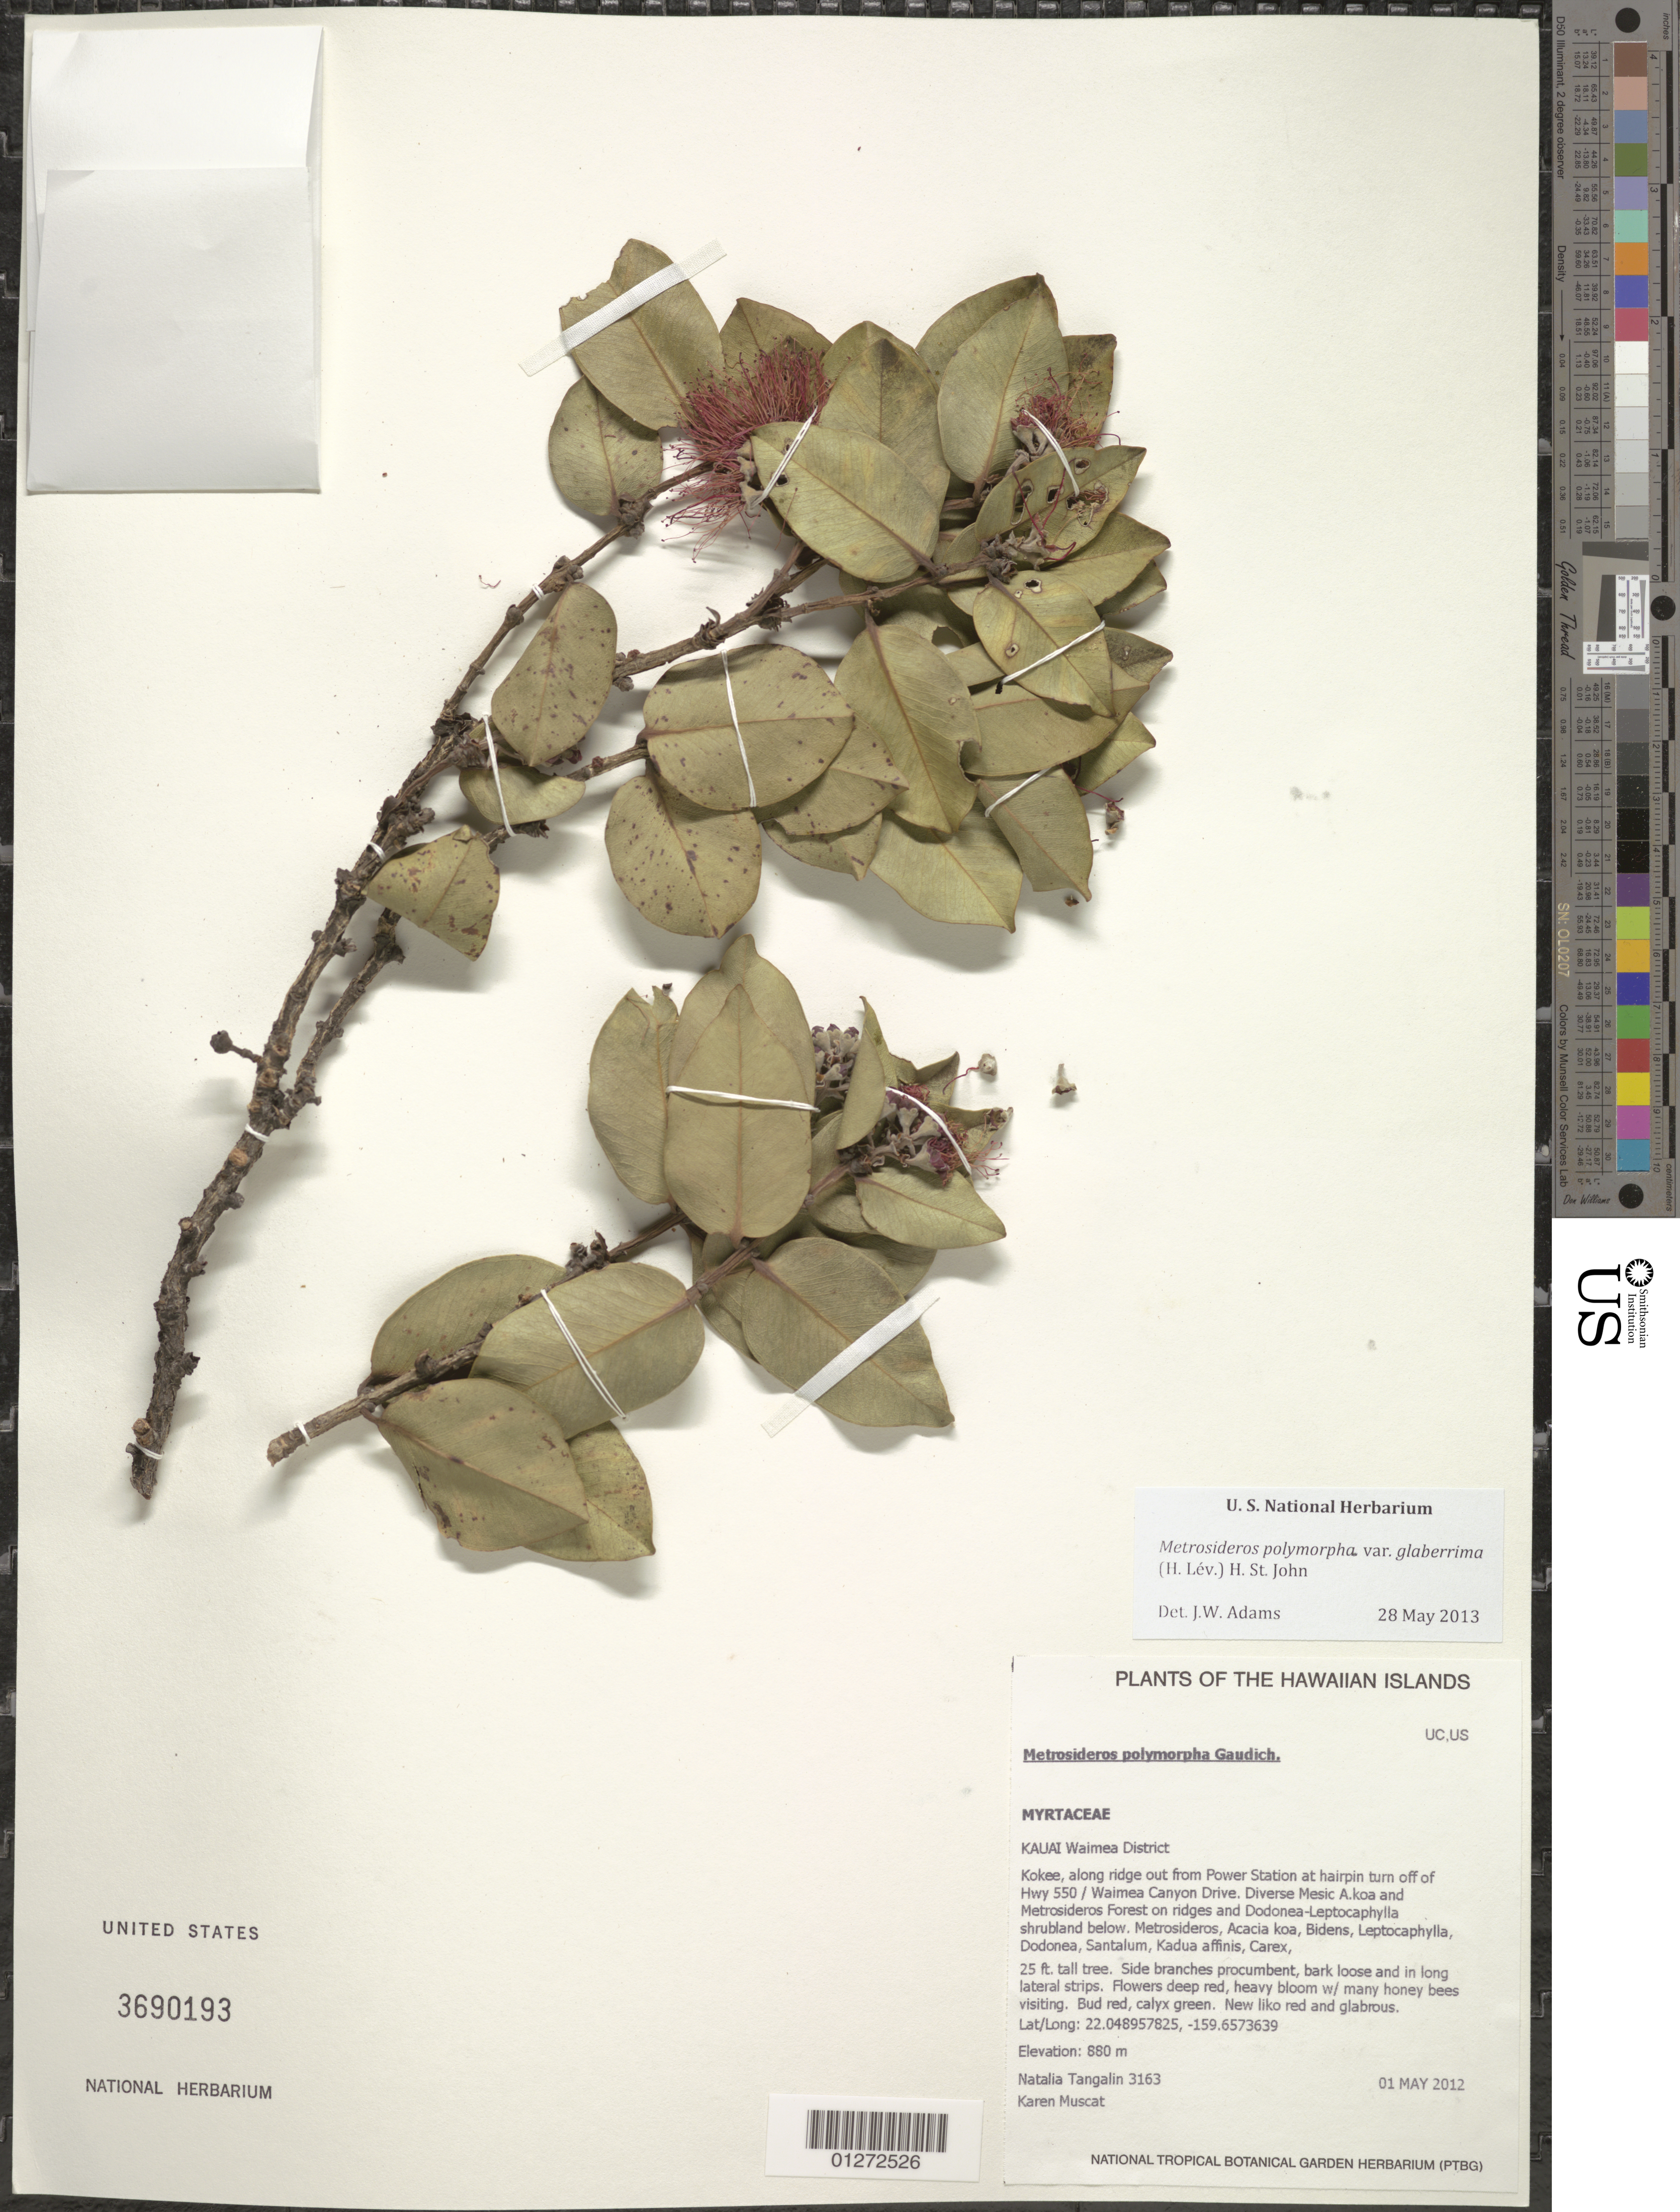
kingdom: Plantae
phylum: Tracheophyta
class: Magnoliopsida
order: Myrtales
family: Myrtaceae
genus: Metrosideros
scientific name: Metrosideros polymorpha var. glaberrima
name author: (H. Lév.) H. St. John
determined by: Adams, J. W.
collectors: N. Tangalin & K. Muscat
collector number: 3163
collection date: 2012-05-01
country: United States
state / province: Hawaii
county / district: Kauai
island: Kaua'i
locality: Waimea District, Kokee, along ridge out from Power Station at hairpin turn off of Hwy 550, Waimea Canyon Drive.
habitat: Mesic forest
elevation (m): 880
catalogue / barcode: US 3690193